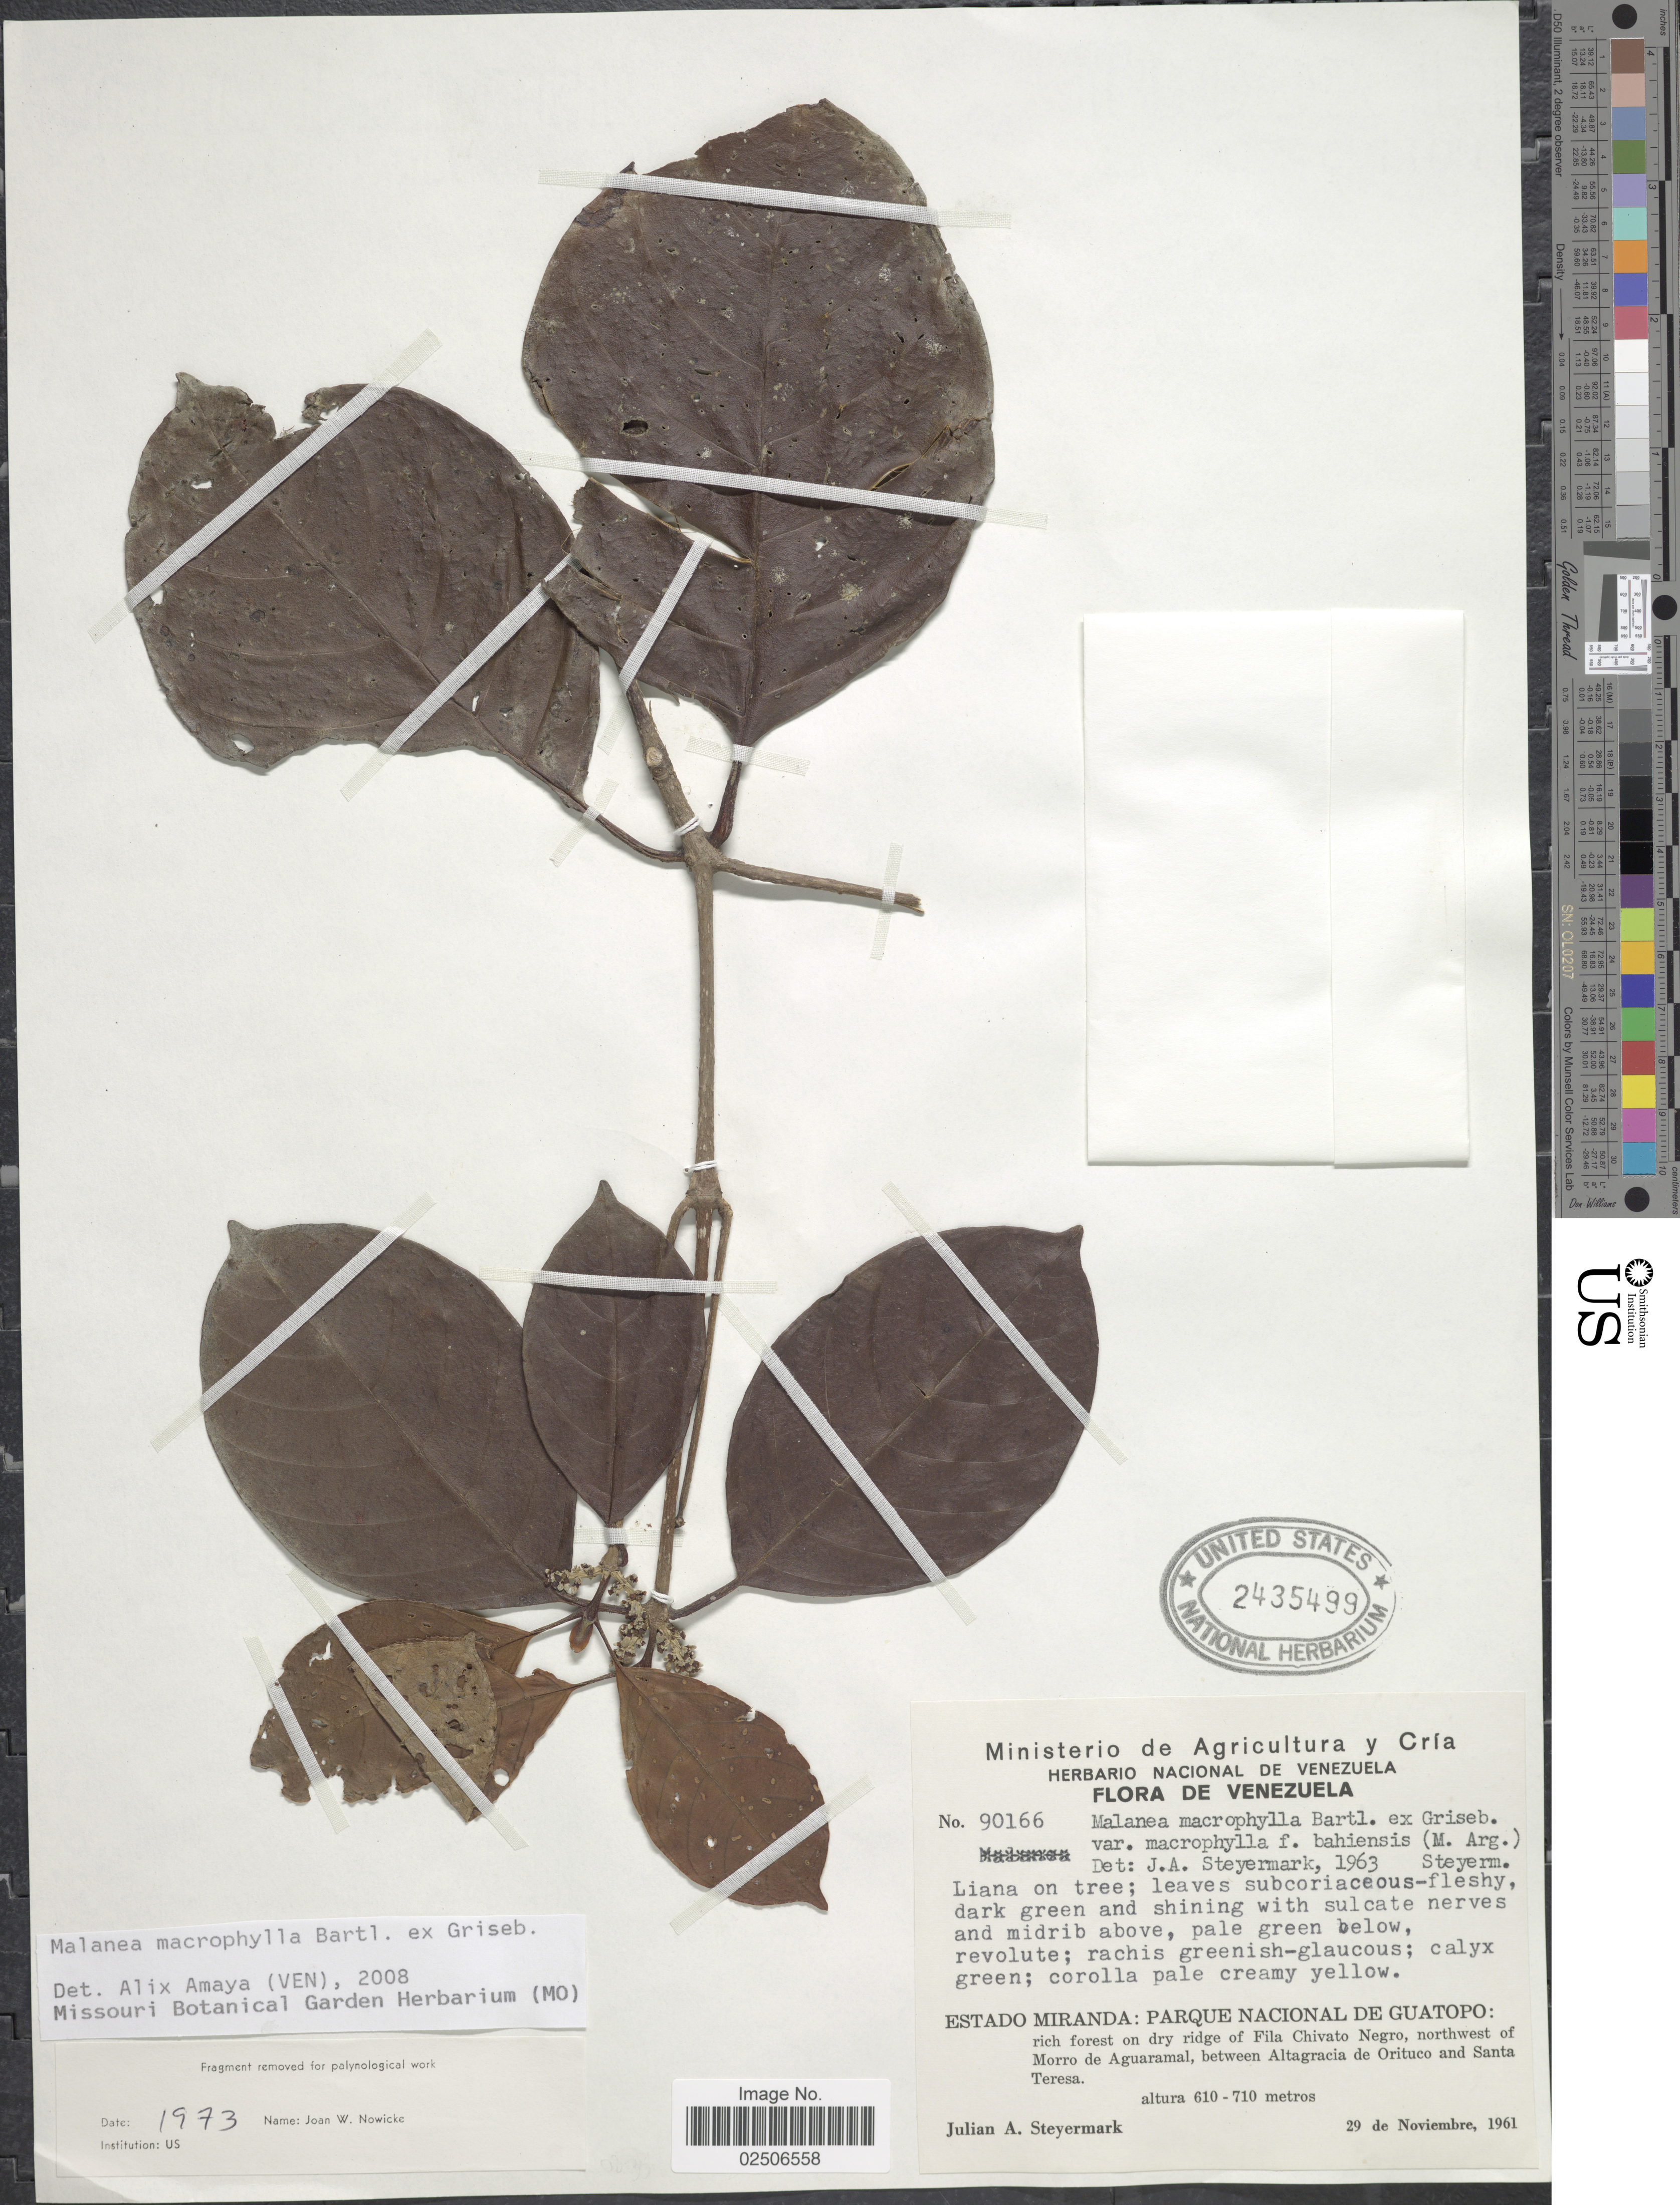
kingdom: Plantae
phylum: Tracheophyta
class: Magnoliopsida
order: Gentianales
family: Rubiaceae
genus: Malanea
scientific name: Malanea macrophylla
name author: Bartl. ex Griseb.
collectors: J. Steyermark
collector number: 90166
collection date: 1961-11-29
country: Venezuela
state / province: Miranda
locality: Parque Nacional De Guatopo, rich forest on dry ridge of Fila Chivato Negro, northwest of Morro de Aguaramal, between Altagracia de Orituco and Santa Teresa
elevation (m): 610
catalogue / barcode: US 2435499